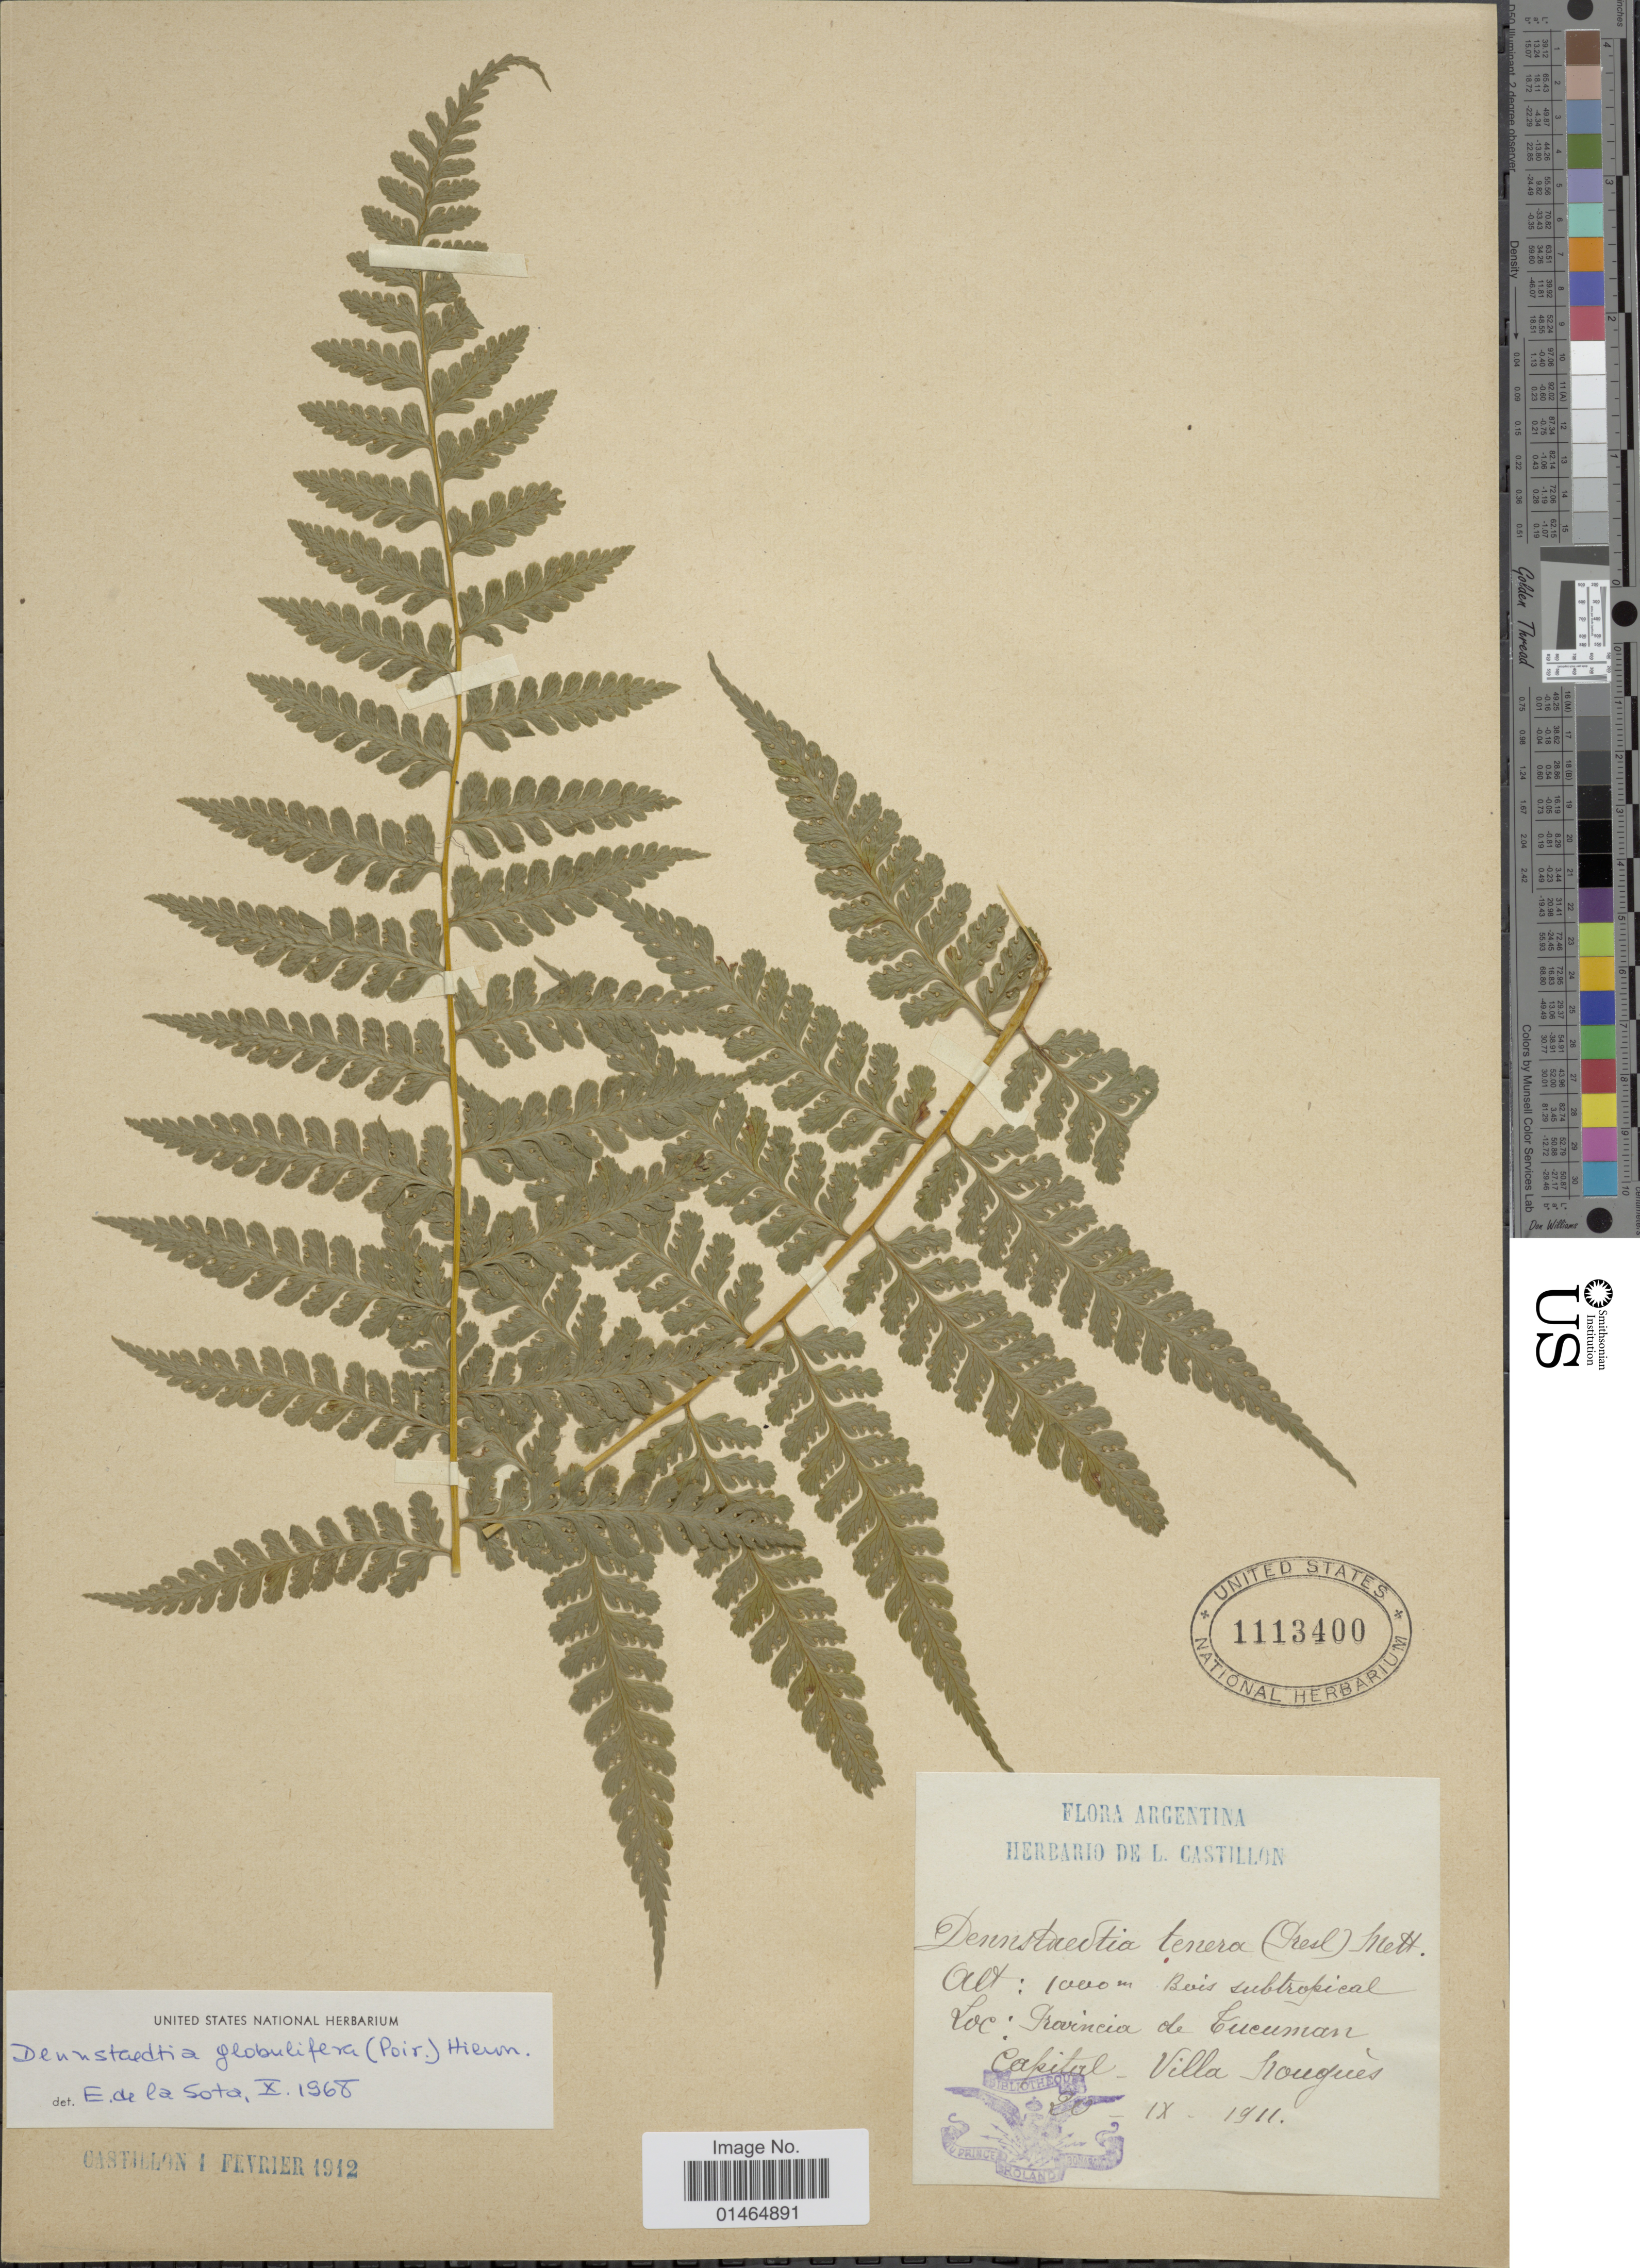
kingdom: Plantae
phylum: Tracheophyta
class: Polypodiopsida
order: Polypodiales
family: Dennstaedtiaceae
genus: Dennstaedtia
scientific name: Dennstaedtia globulifera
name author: (Poir.) Hieron.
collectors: ex herb. L. Castillon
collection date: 1911-09-20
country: Argentina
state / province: Tucuman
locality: Capital Villa-Nouguès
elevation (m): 1000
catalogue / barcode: US 1113400